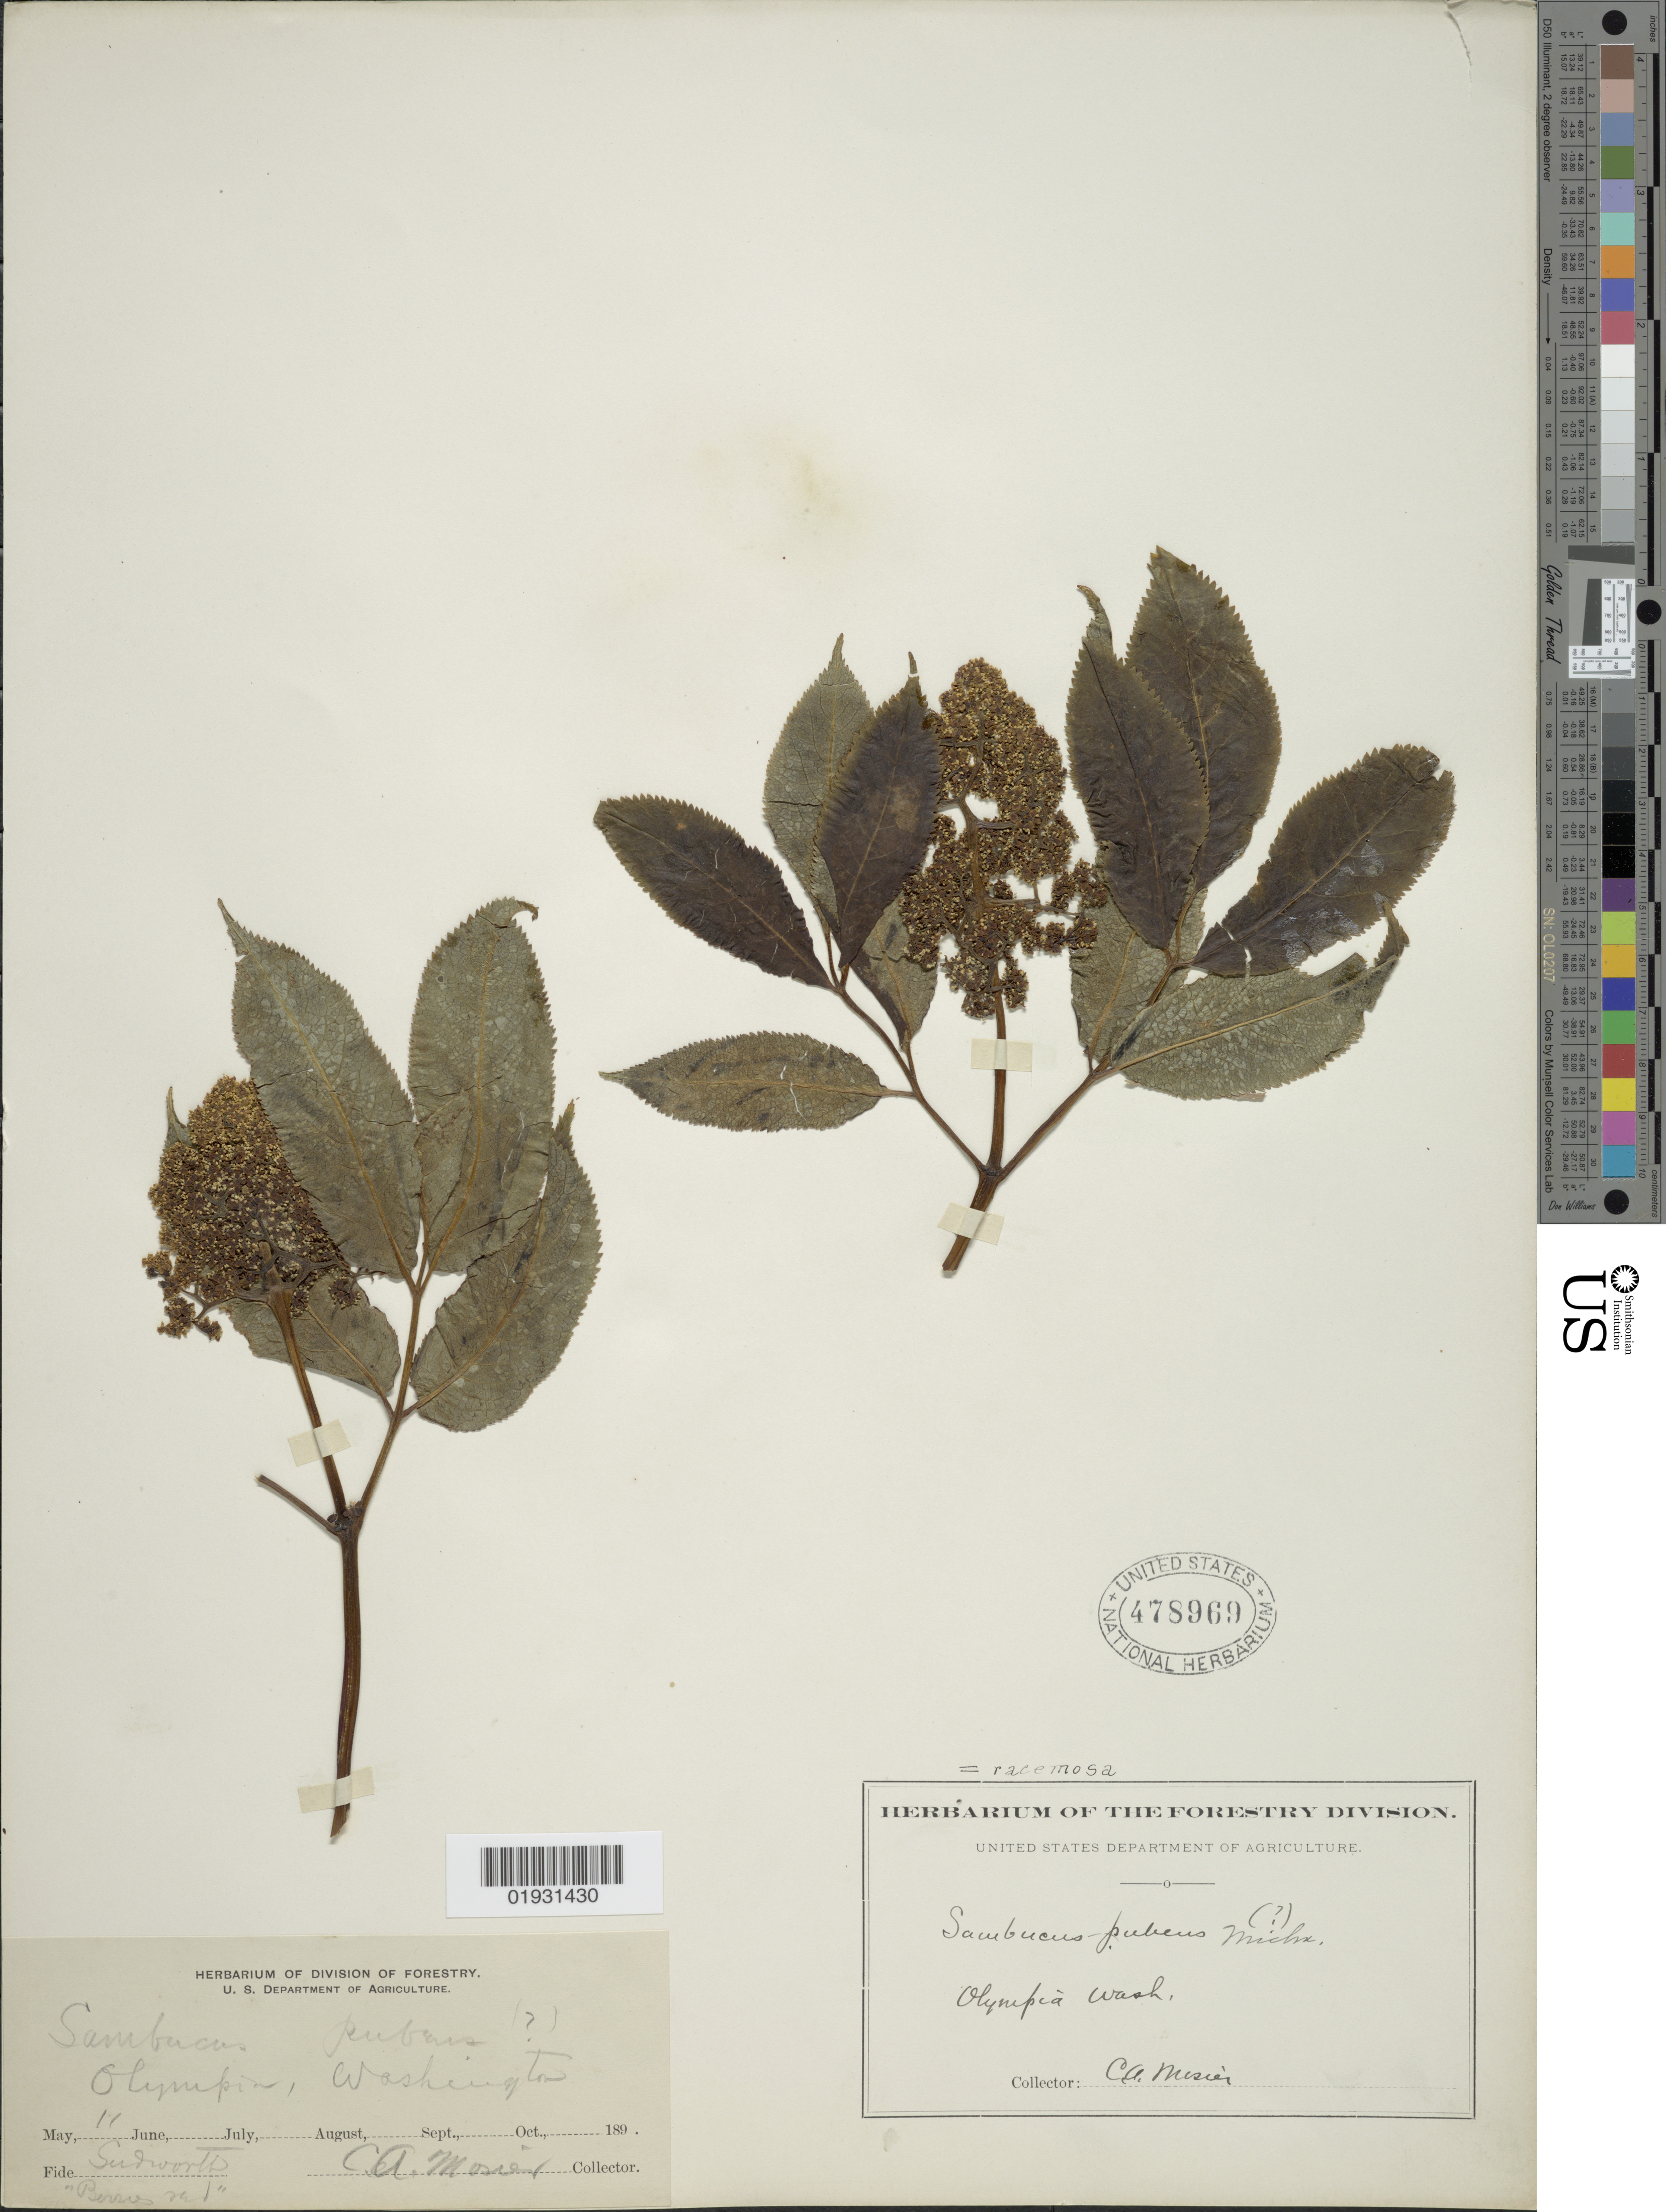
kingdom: Plantae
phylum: Tracheophyta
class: Magnoliopsida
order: Dipsacales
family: Viburnaceae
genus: Sambucus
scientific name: Sambucus racemosa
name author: L.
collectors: C. A. Mosier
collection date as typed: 189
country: United States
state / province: Washington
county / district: Thurston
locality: Olympia.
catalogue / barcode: US 478969